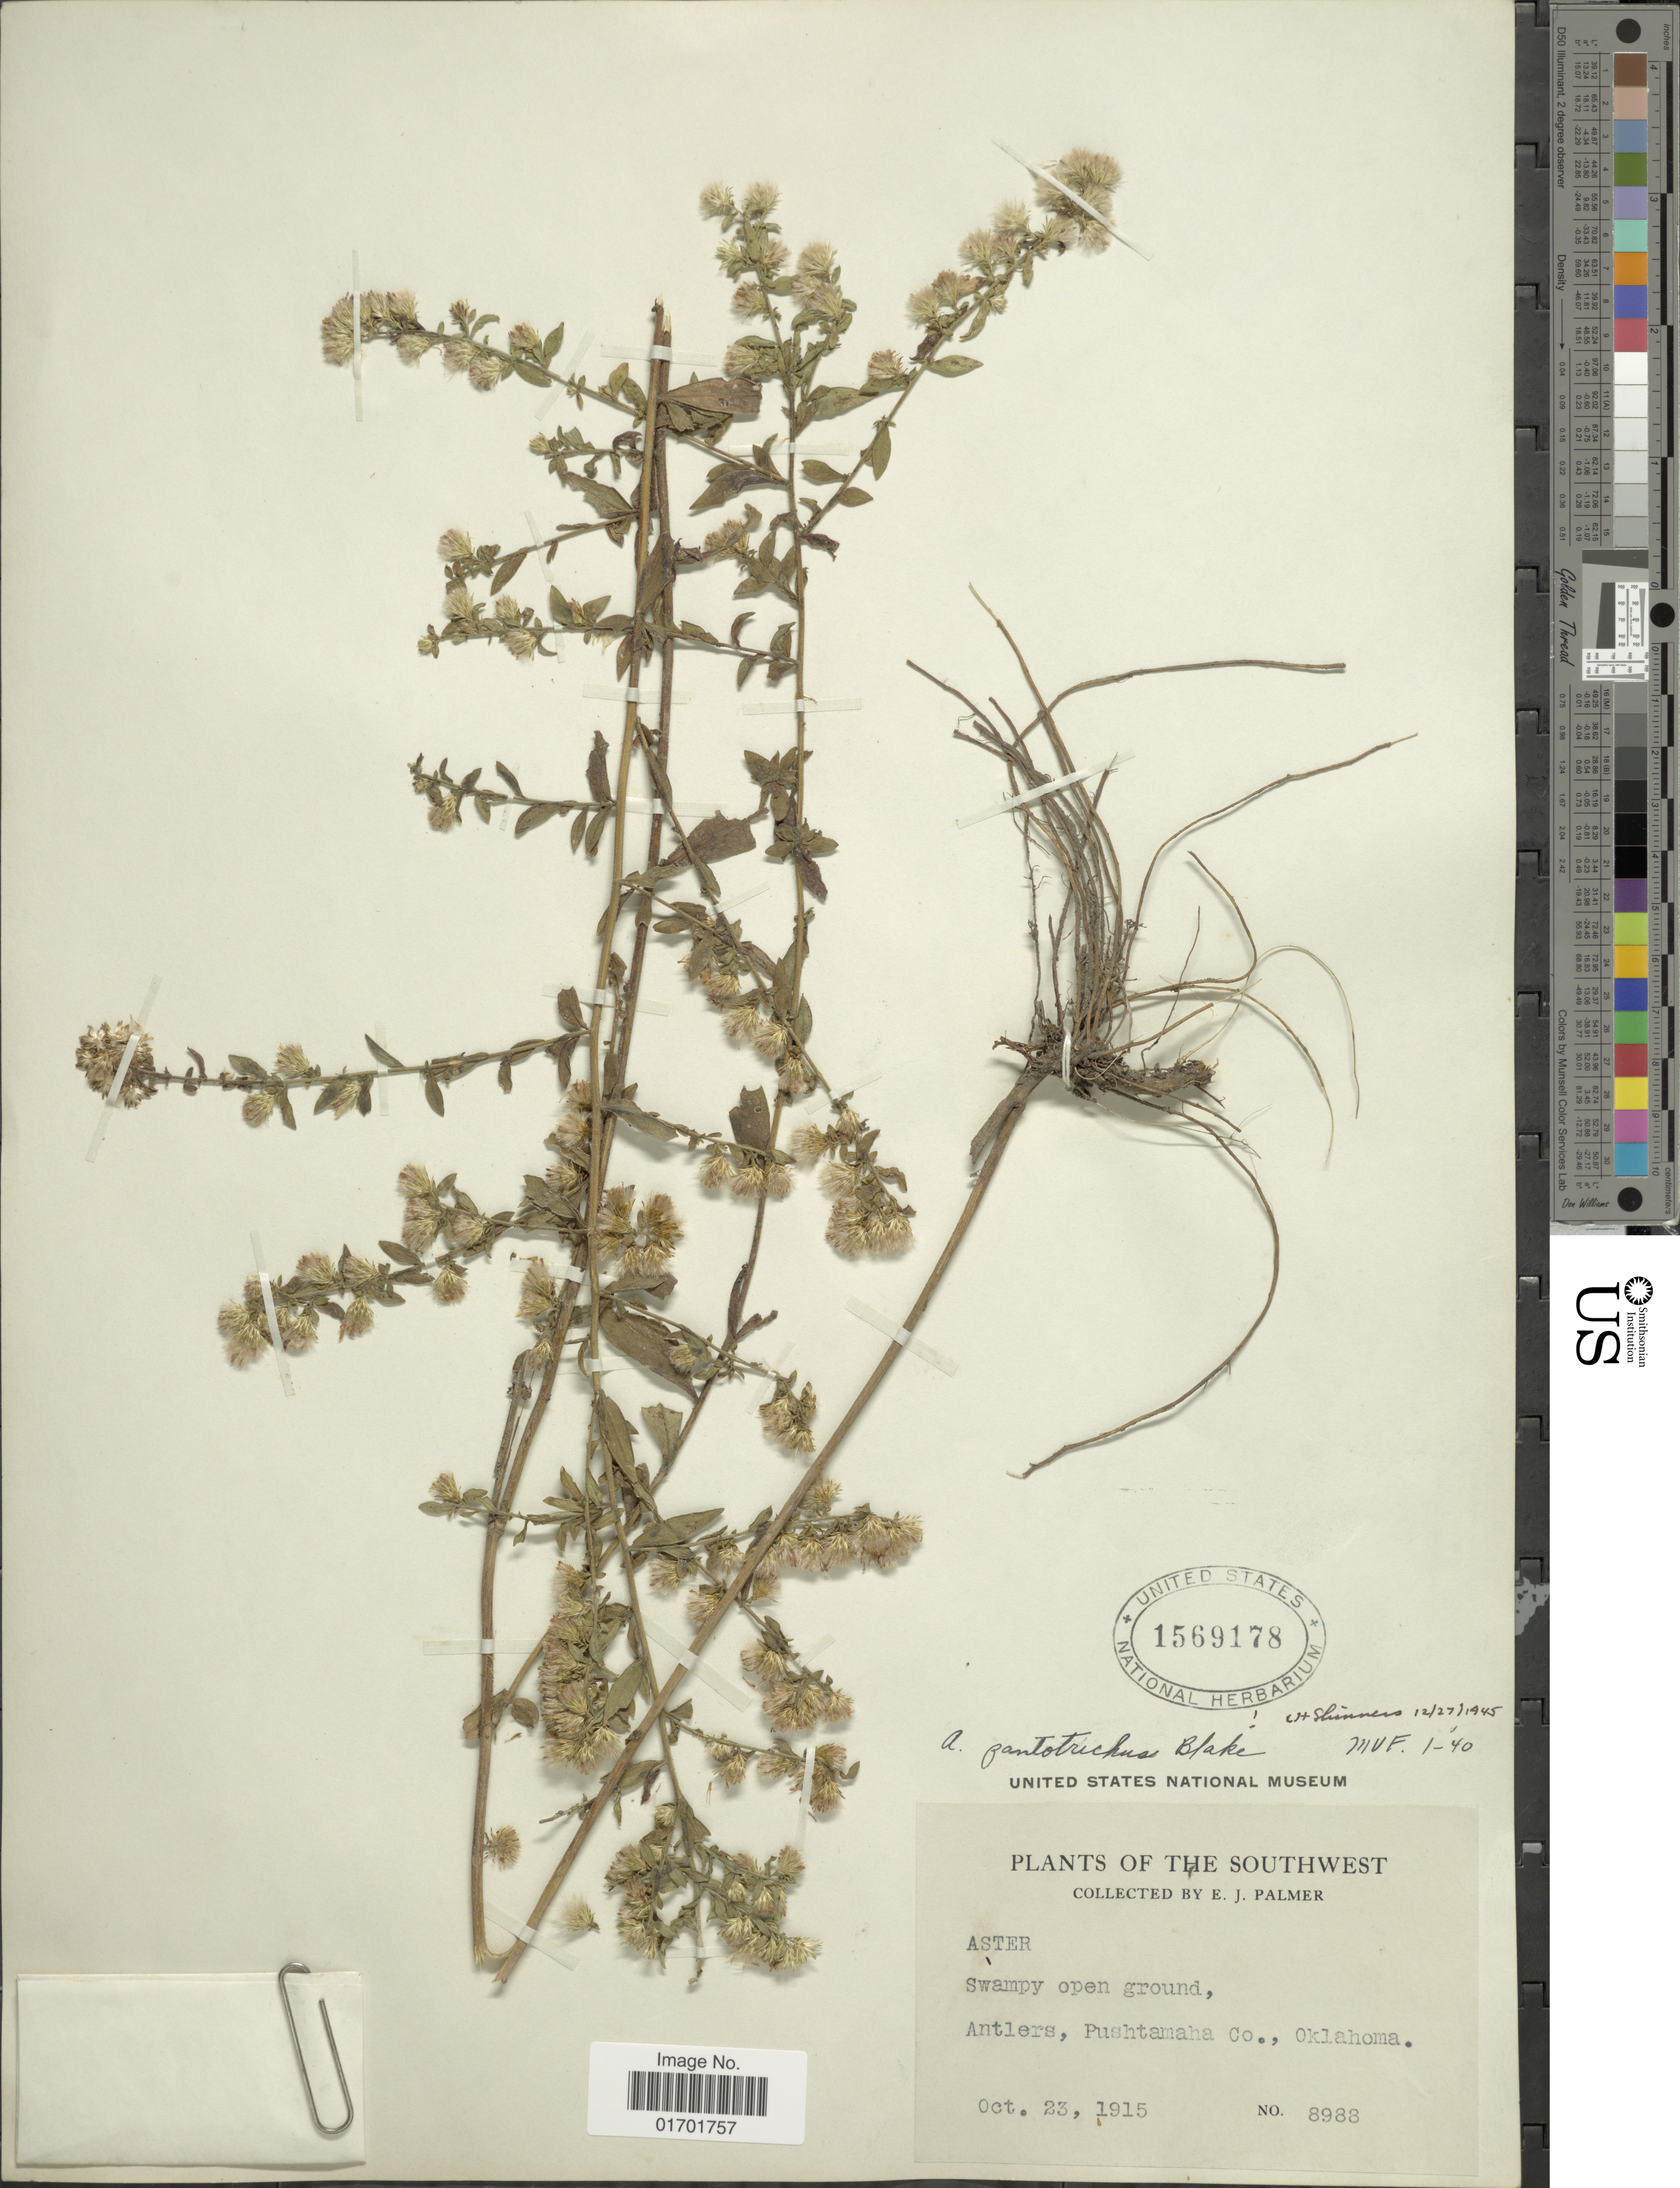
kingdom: Plantae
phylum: Tracheophyta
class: Magnoliopsida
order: Asterales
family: Asteraceae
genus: Symphyotrichum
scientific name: Symphyotrichum ontarionis var. ontarionis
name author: (Wiegand) G.L. Nesom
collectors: E. J. Palmer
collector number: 8988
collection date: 1915-10-23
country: United States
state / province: Oklahoma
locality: The Southwest, Antlers, Pushtamaha Co.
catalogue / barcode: US 1569178